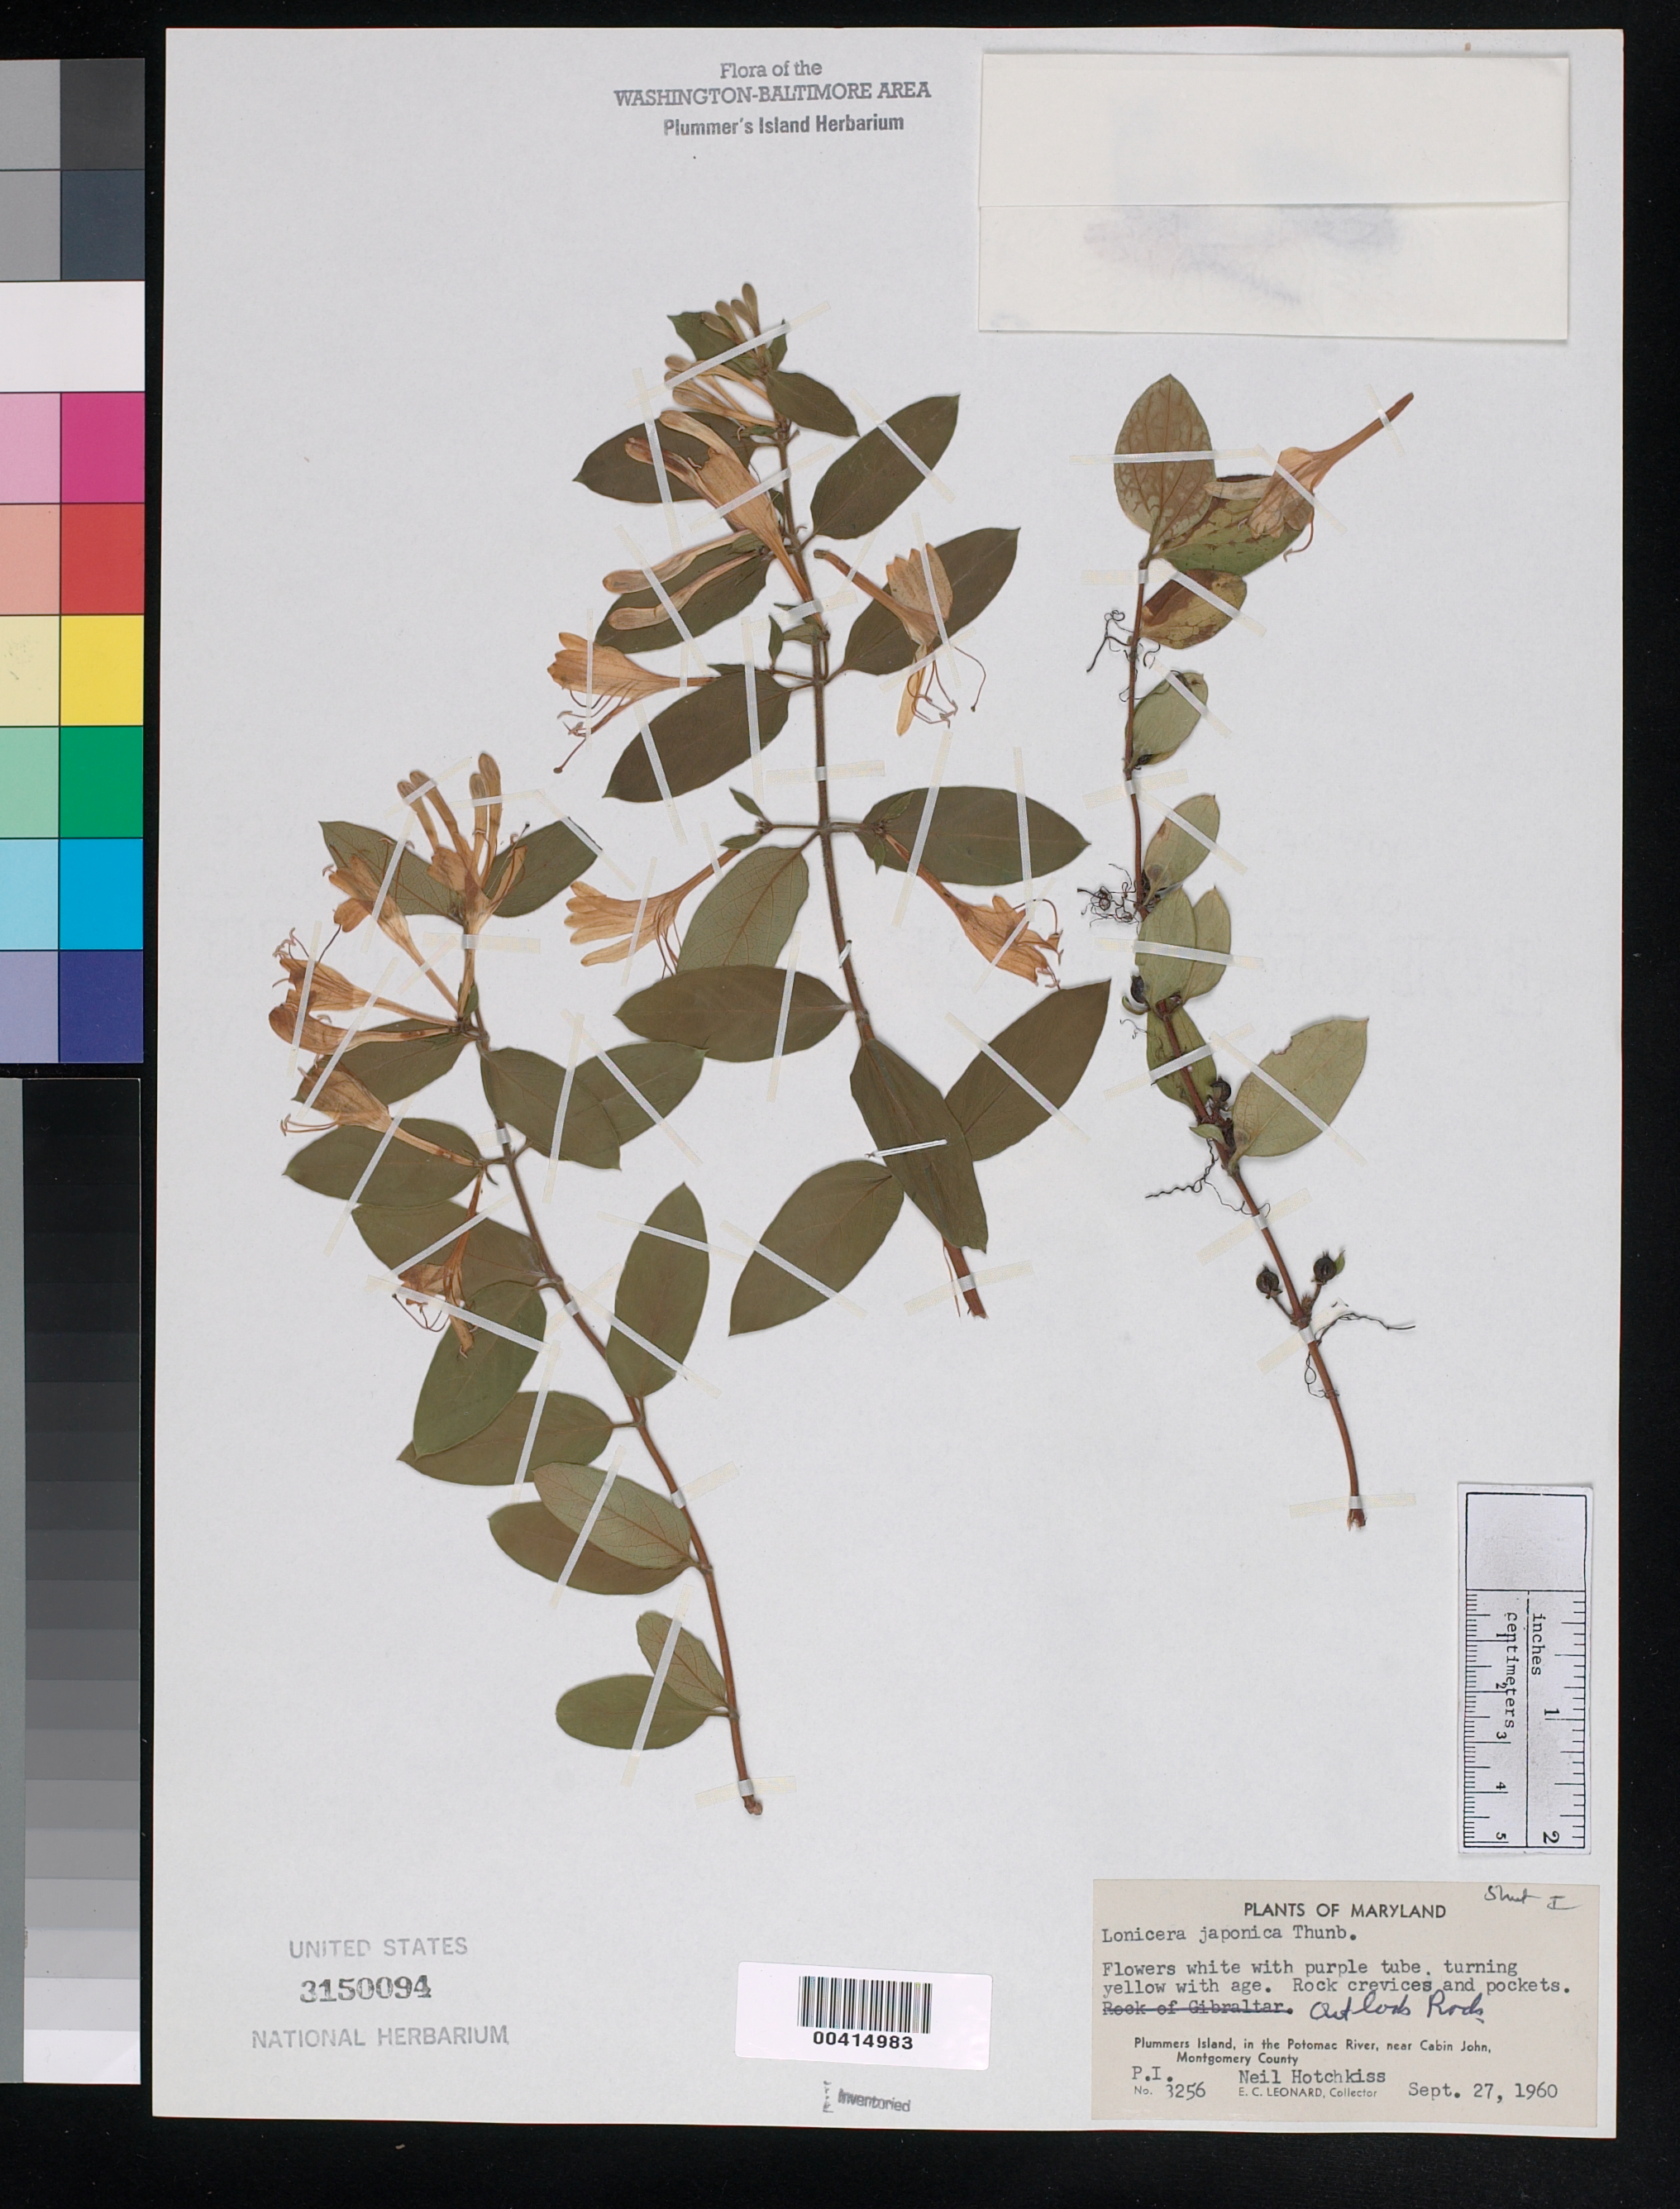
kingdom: Plantae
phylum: Tracheophyta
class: Magnoliopsida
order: Dipsacales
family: Caprifoliaceae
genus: Lonicera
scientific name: Lonicera japonica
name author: Thunb.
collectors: E. C. Leonard & N. Hotchkiss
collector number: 3256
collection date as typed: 27 Sep 1960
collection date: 1960-09-27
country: United States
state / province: Maryland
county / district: Montgomery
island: Plummers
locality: Plummer's Island; Outlook Rock C. & O. Canal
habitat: Rock crevices and pockets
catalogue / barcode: US 3150094